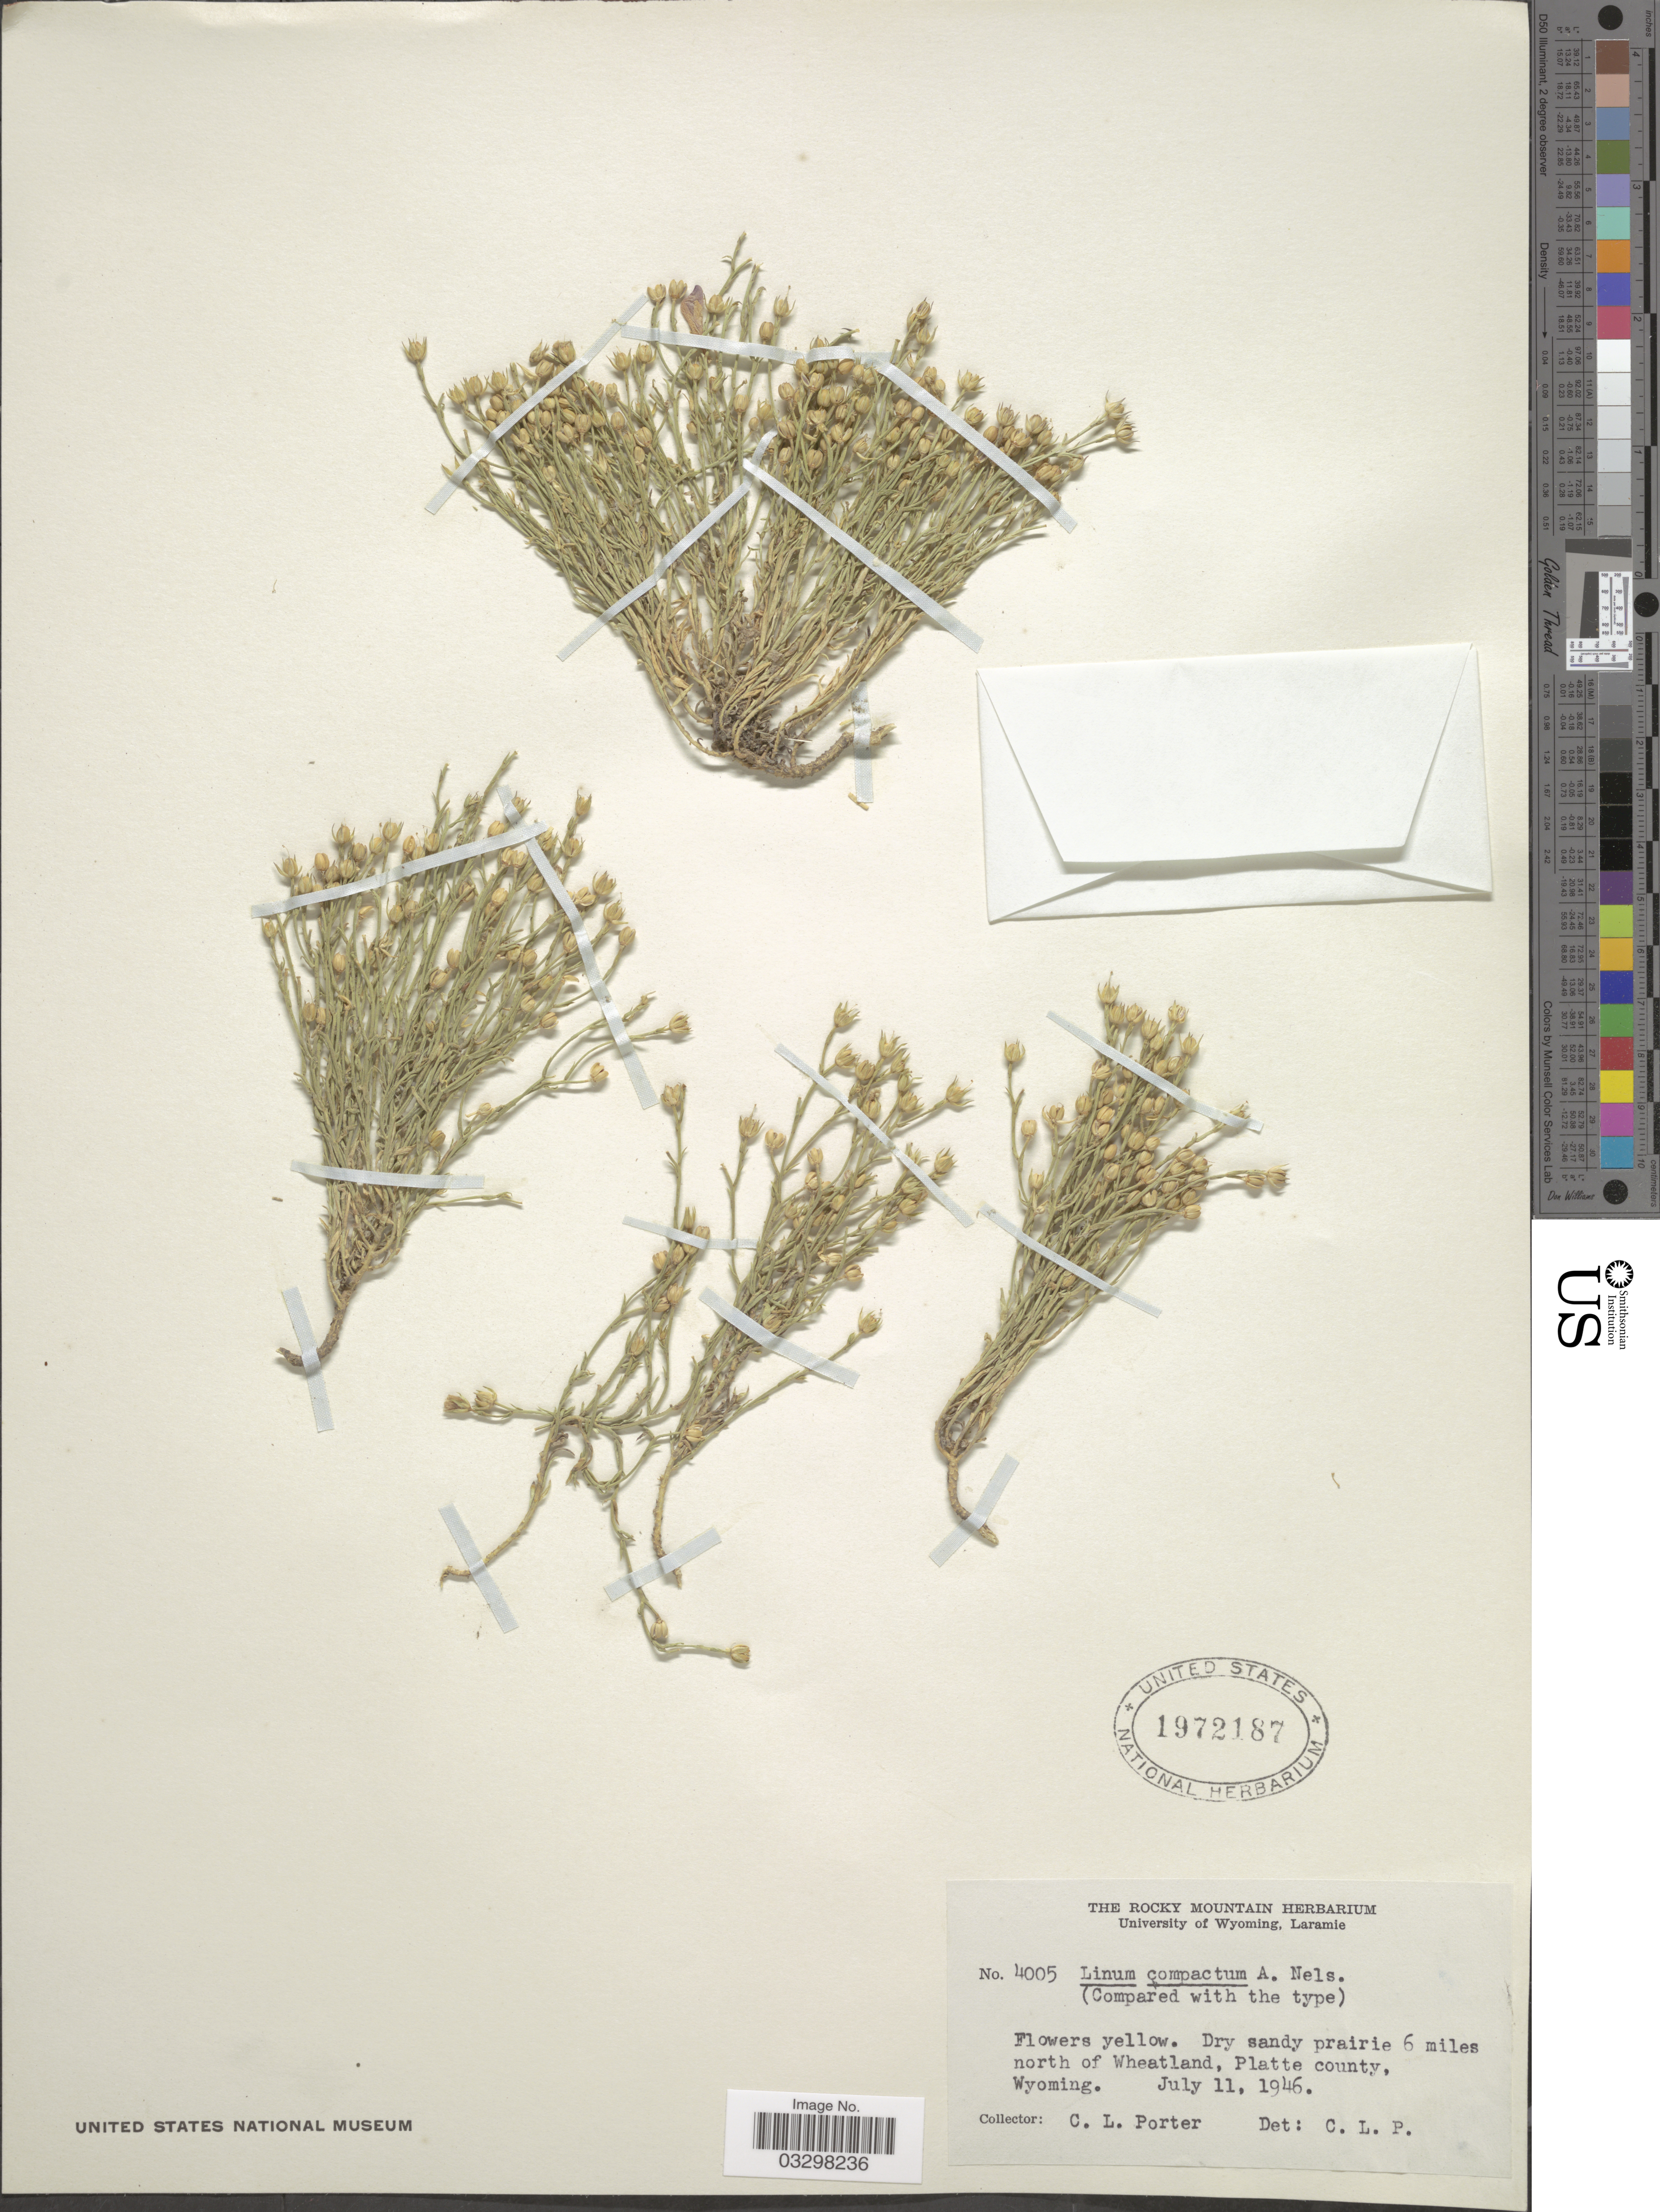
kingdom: Plantae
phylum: Tracheophyta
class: Magnoliopsida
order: Malpighiales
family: Linaceae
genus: Linum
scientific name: Linum compactum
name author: A. Nelson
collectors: C. L. Porter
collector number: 4005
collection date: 1946-07-11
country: United States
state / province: Wyoming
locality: Dry sandy prairie 6 miles north of Wheatland, Platte county.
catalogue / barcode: US 1972187